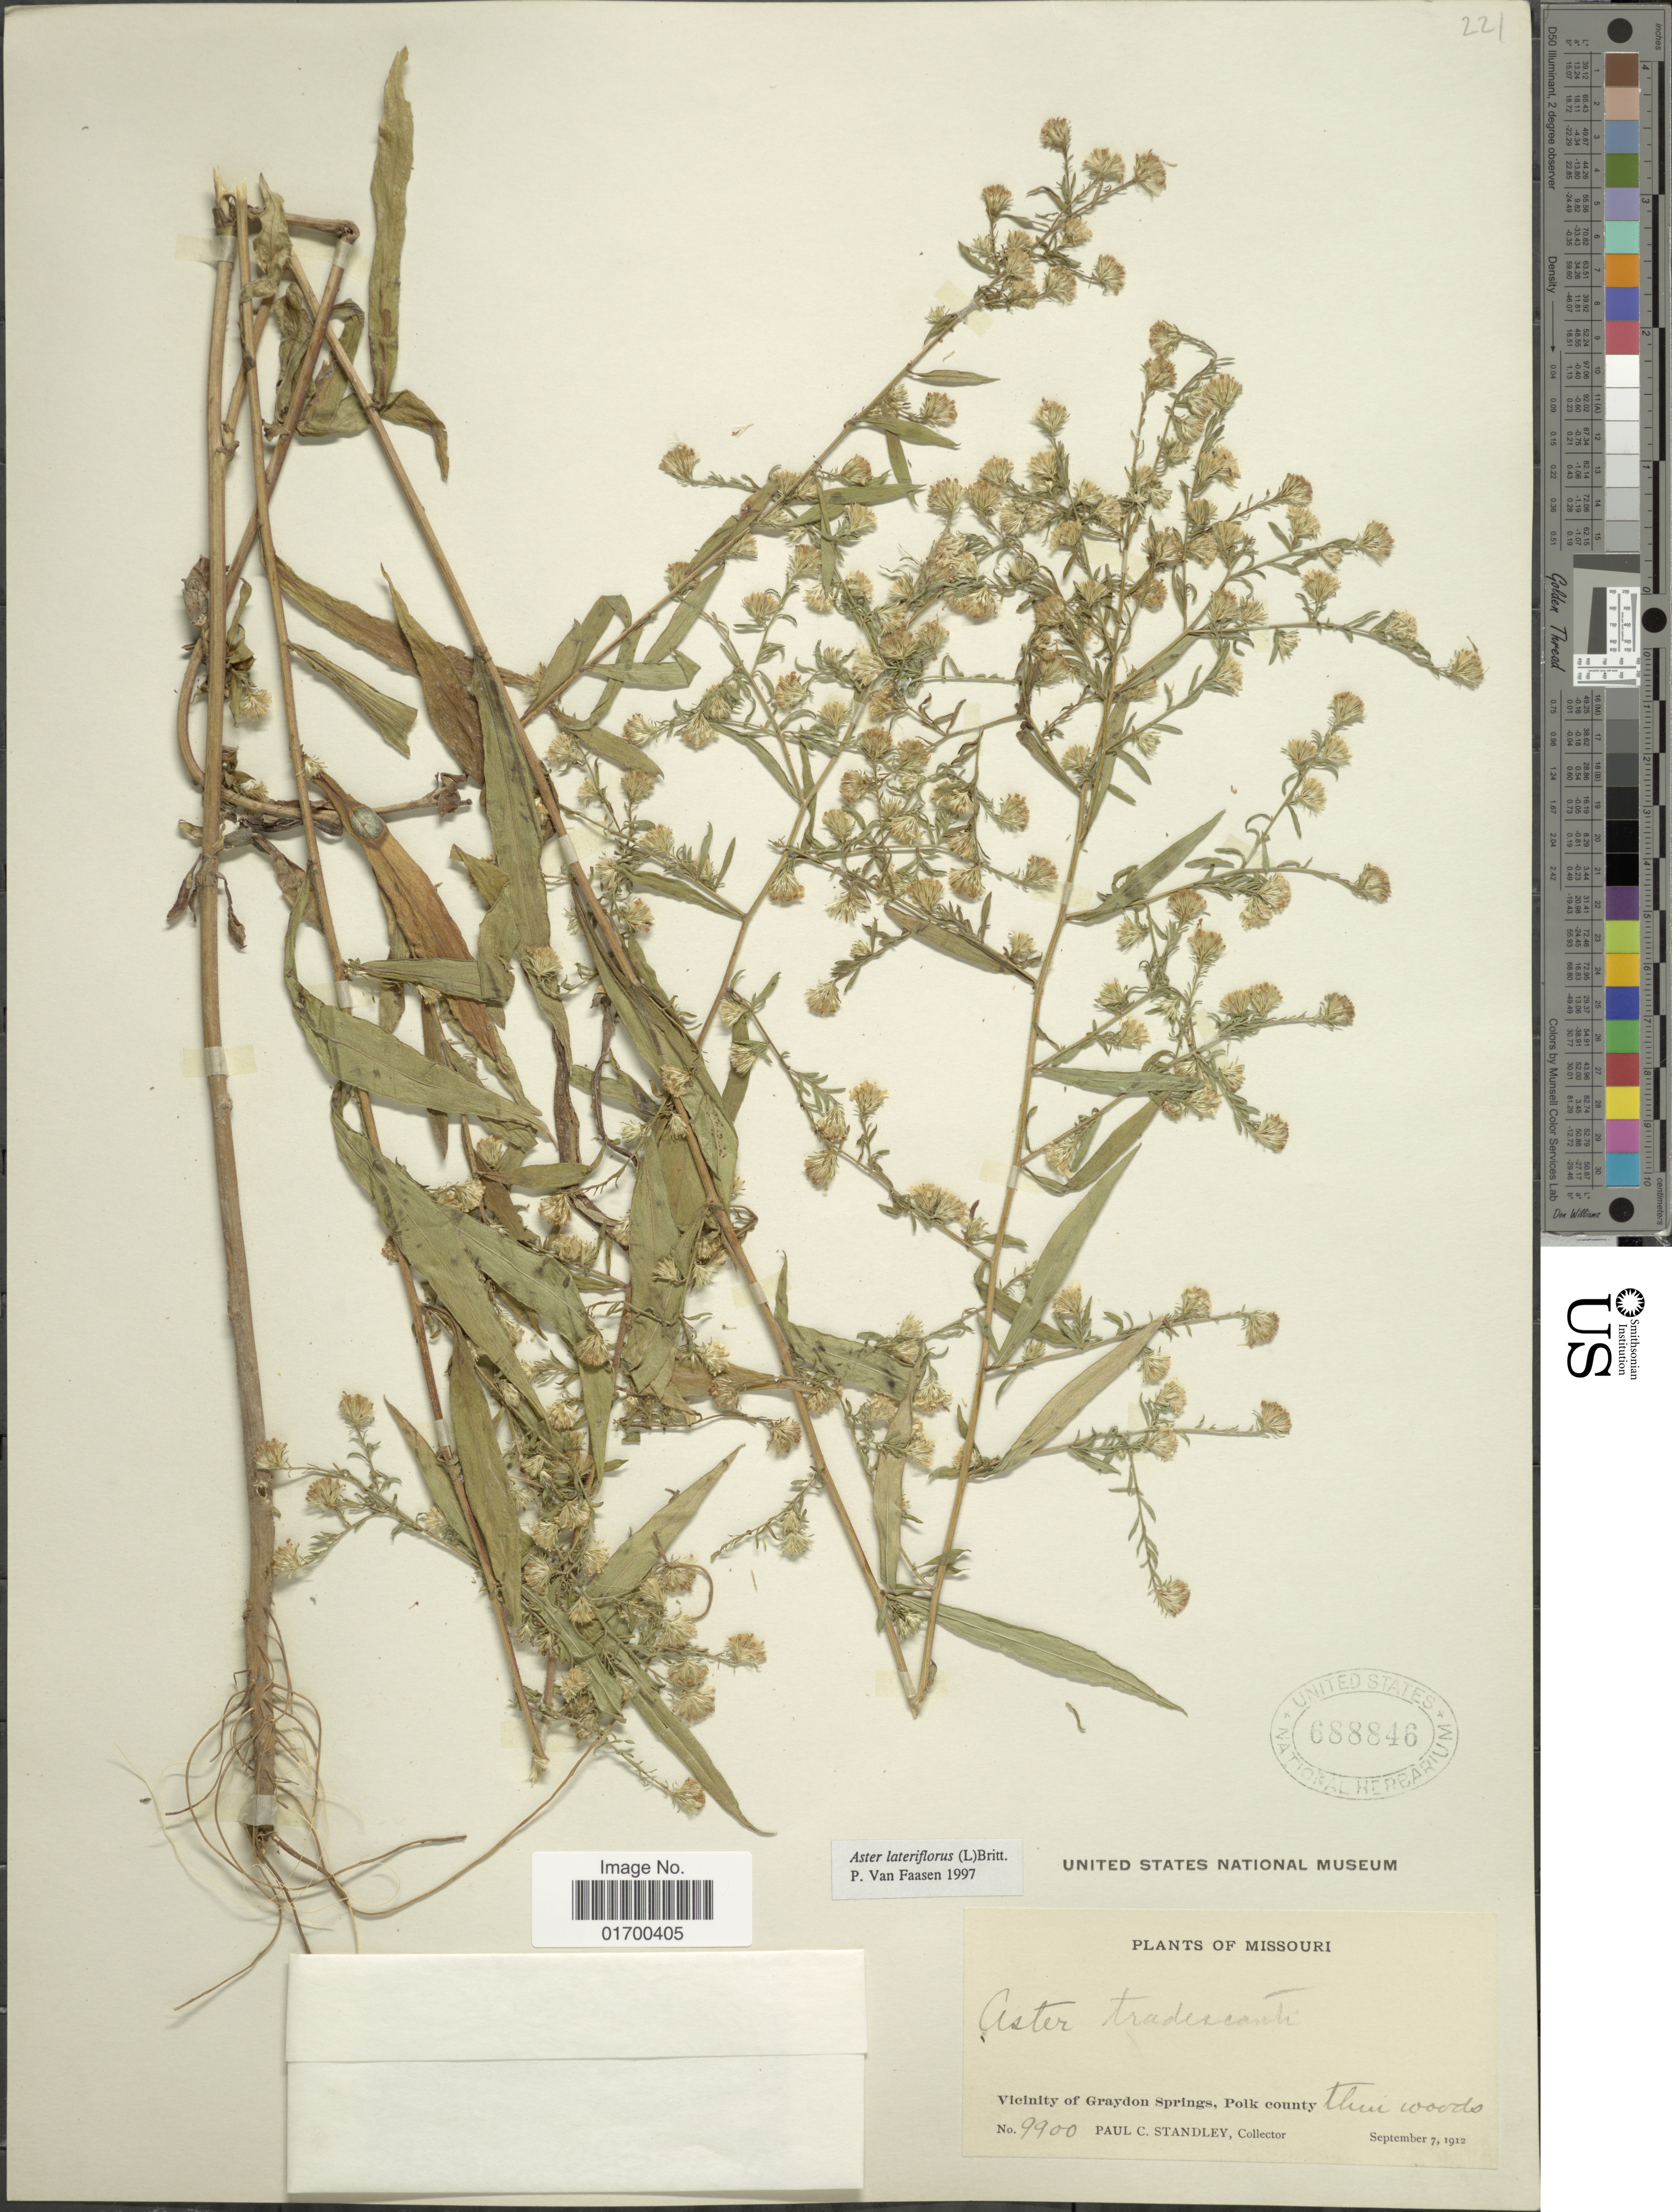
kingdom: Plantae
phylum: Tracheophyta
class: Magnoliopsida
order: Asterales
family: Asteraceae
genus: Symphyotrichum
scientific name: Symphyotrichum lateriflorum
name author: (L.) Á. Löve & D. Löve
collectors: P. C. Standley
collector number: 9900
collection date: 1912-09-07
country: United States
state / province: Missouri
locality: Vicinity of Graydon Springs, Polk County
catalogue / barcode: US 688846